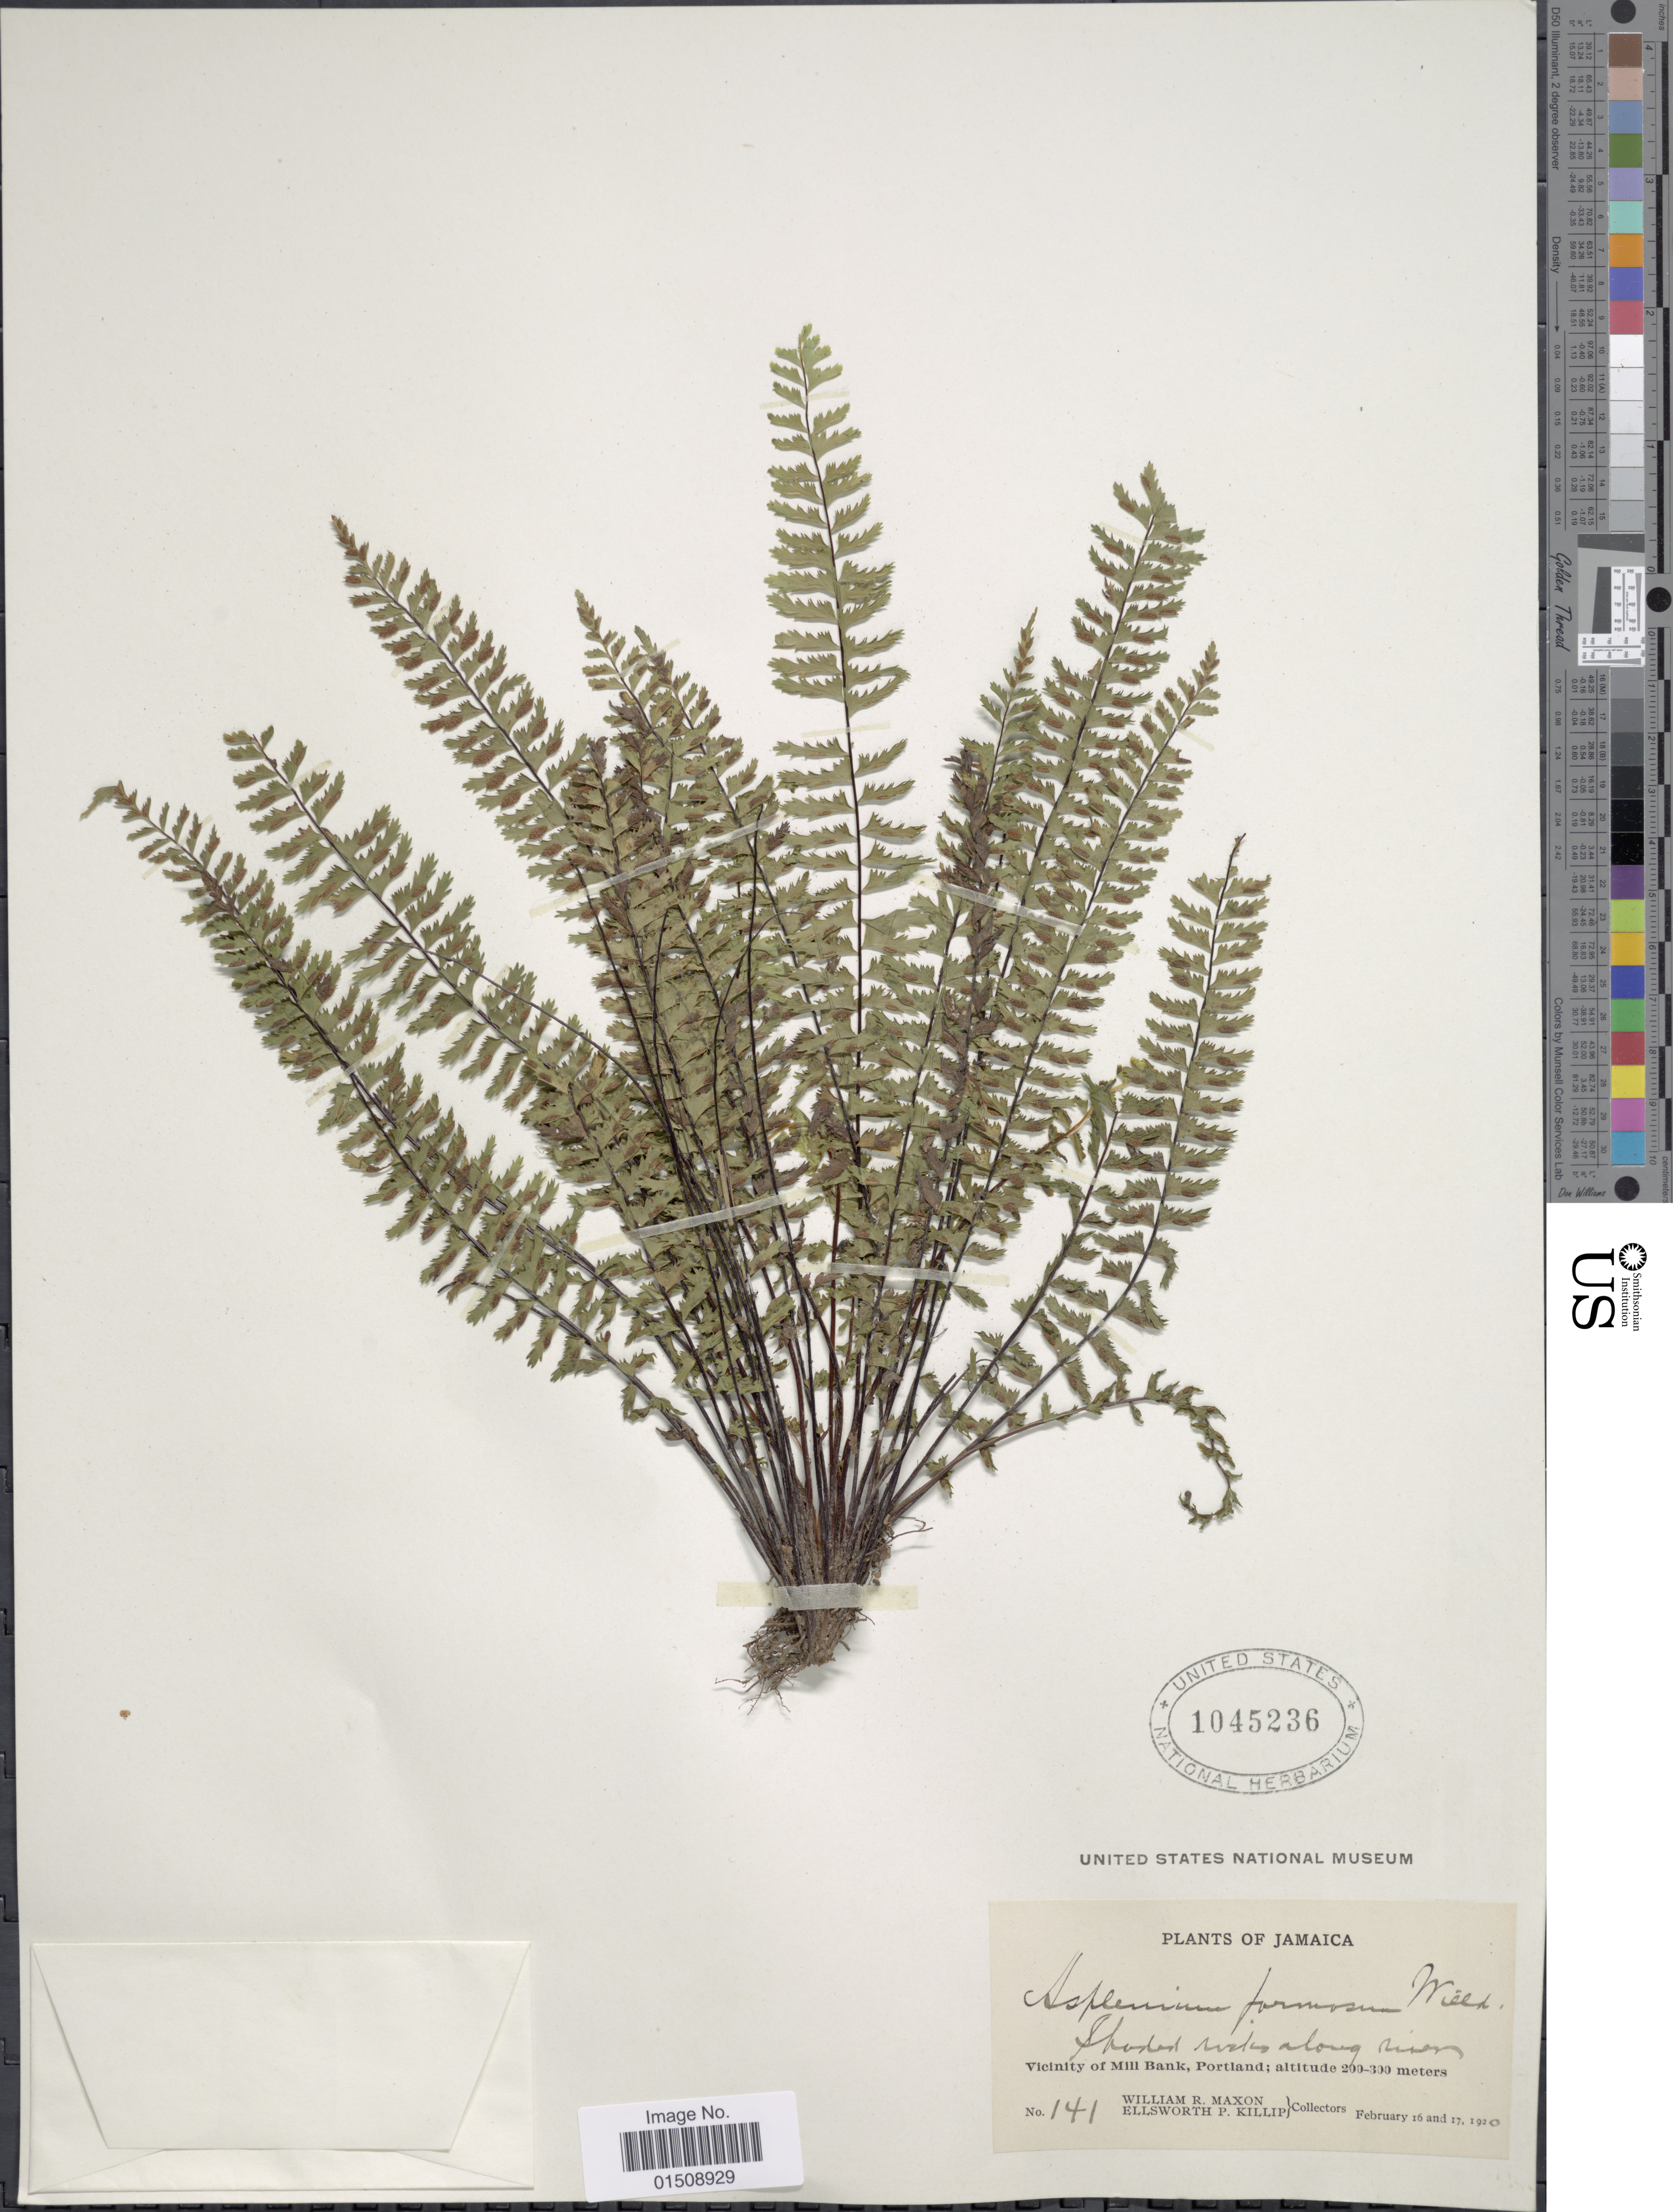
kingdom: Plantae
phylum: Tracheophyta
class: Polypodiopsida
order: Polypodiales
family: Aspleniaceae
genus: Asplenium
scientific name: Asplenium formosum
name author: Willd.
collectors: W. R. Maxon & E. P. Killip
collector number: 141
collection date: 1920-02-16/1920-02-17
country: Jamaica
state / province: Portland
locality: Vicinity of Mill Bank, Portland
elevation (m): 200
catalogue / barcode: US 1045236